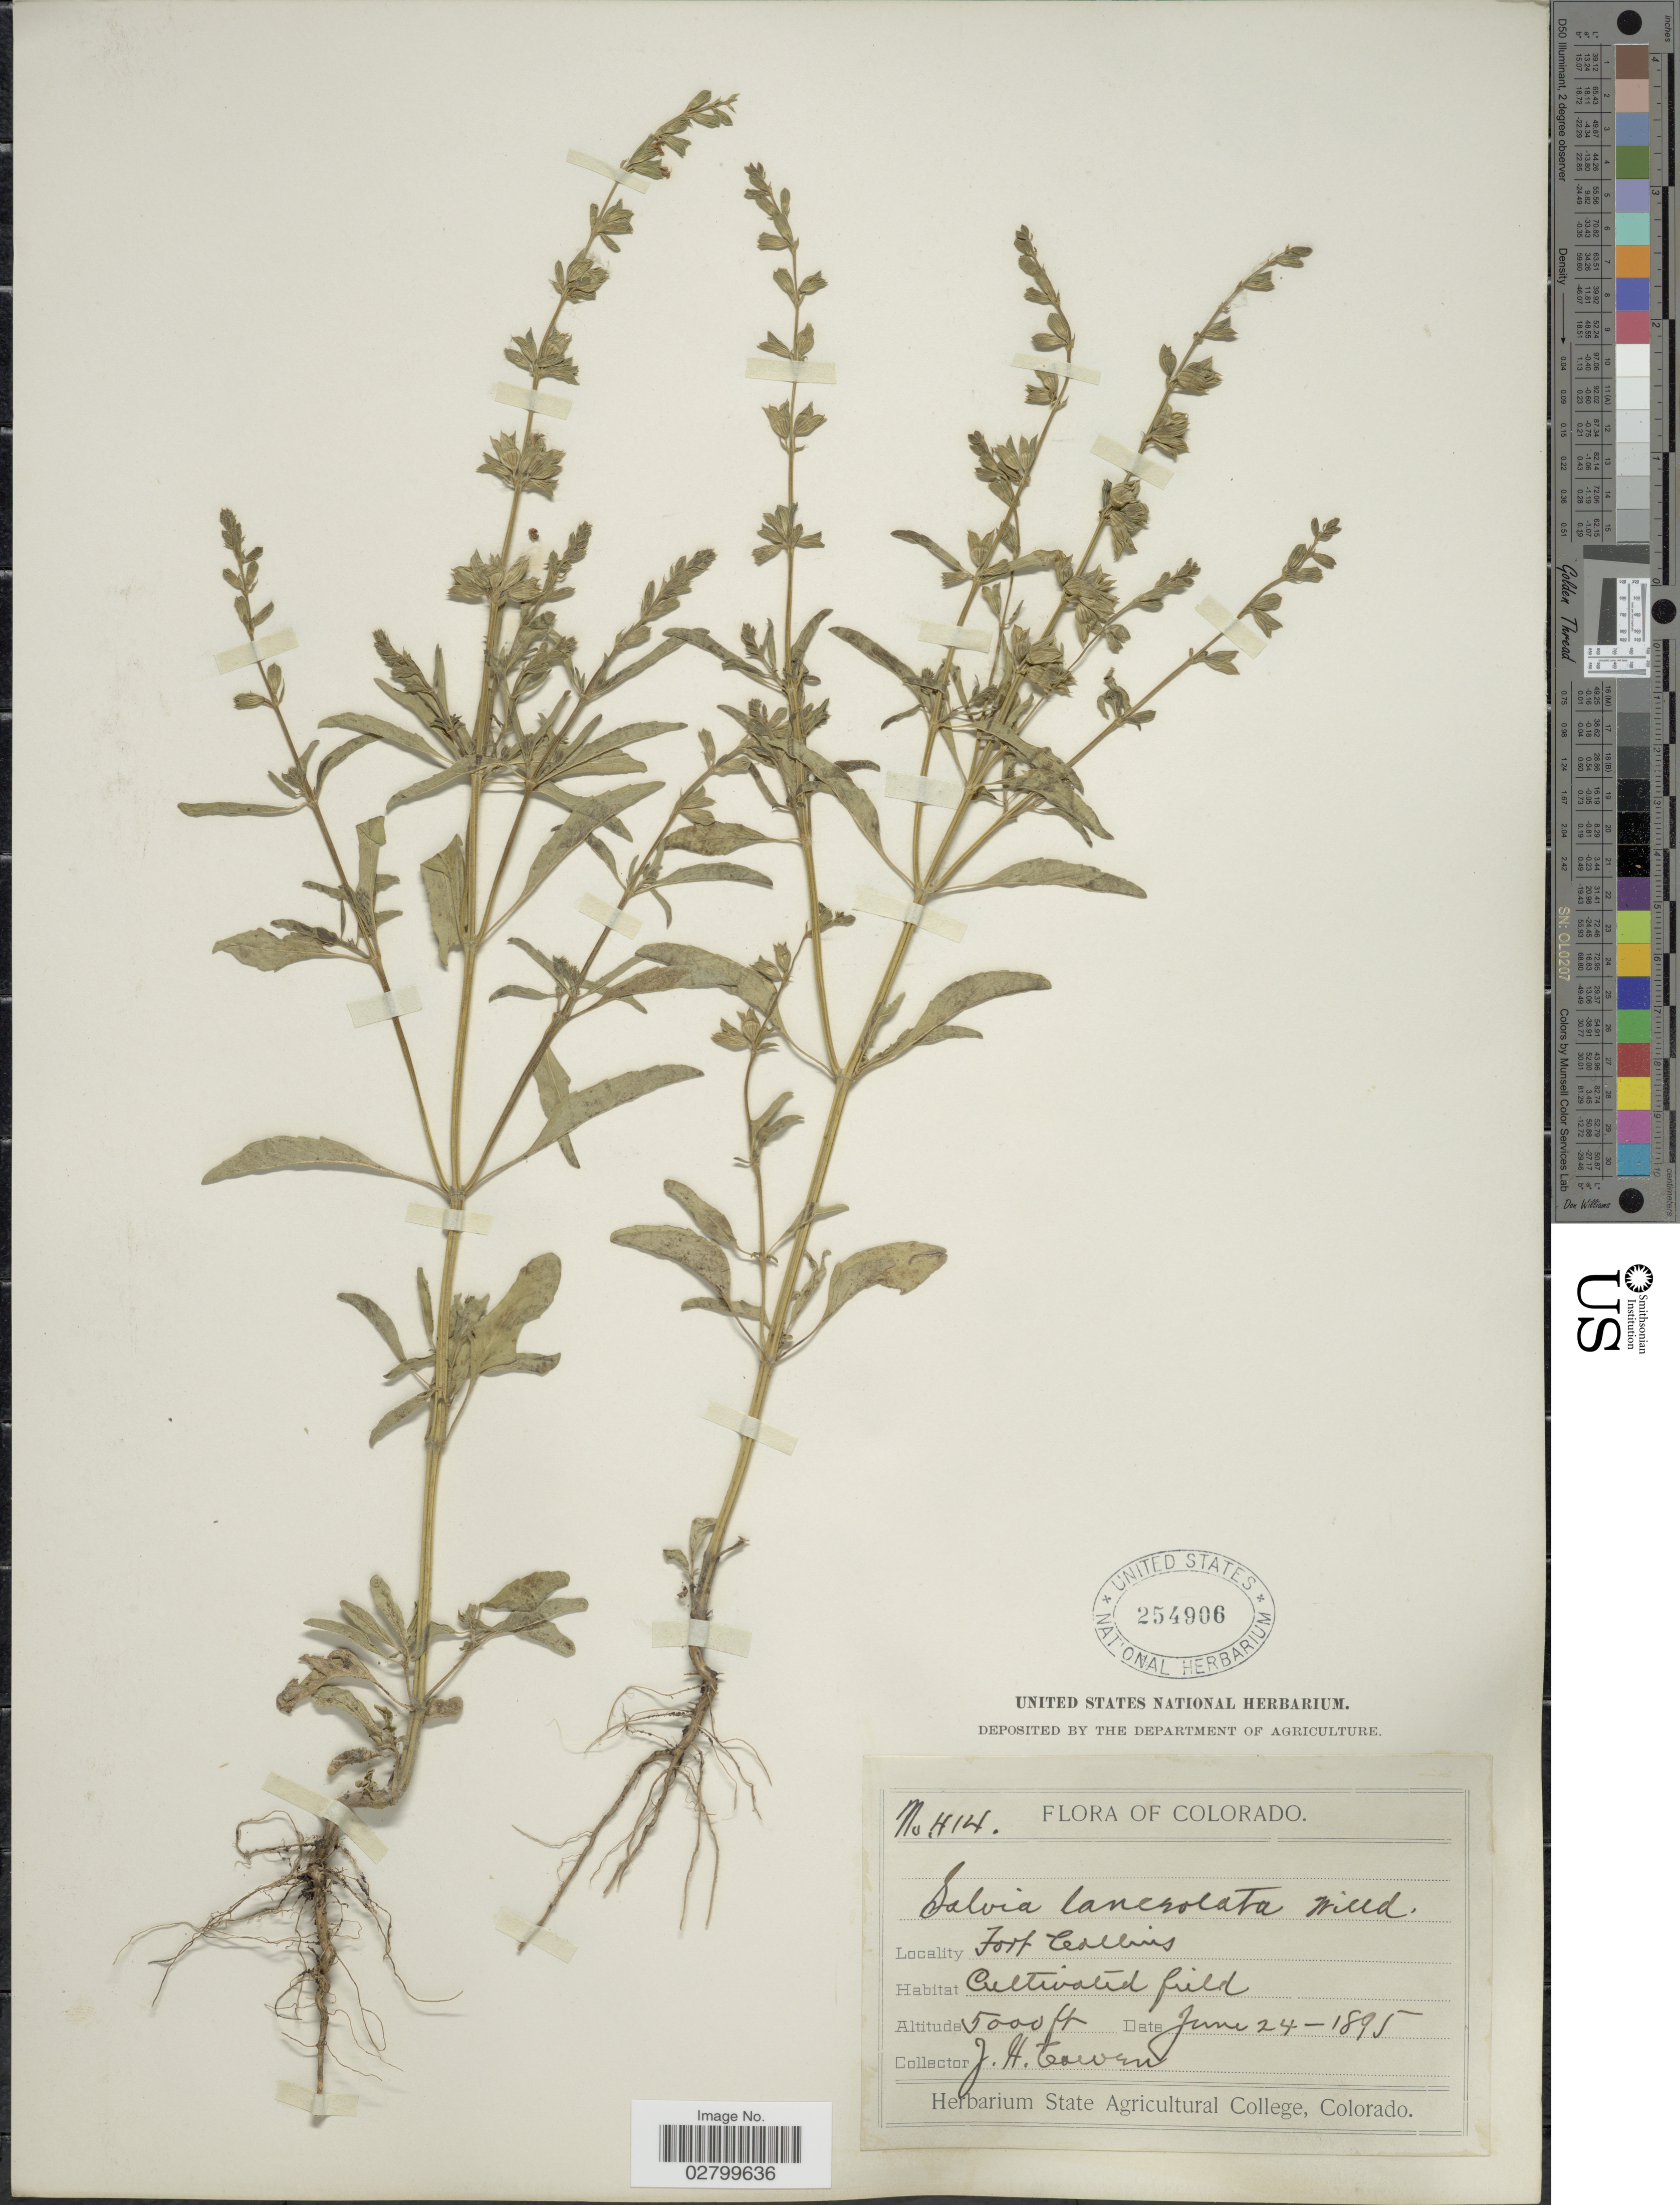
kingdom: Plantae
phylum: Tracheophyta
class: Magnoliopsida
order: Lamiales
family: Lamiaceae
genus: Salvia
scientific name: Salvia lanceolata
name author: Brouss.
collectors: J. H. Cowen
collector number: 414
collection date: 1895-06-24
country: United States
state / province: Colorado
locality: Fort Collins. Cultivated field.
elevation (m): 1524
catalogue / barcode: US 254906